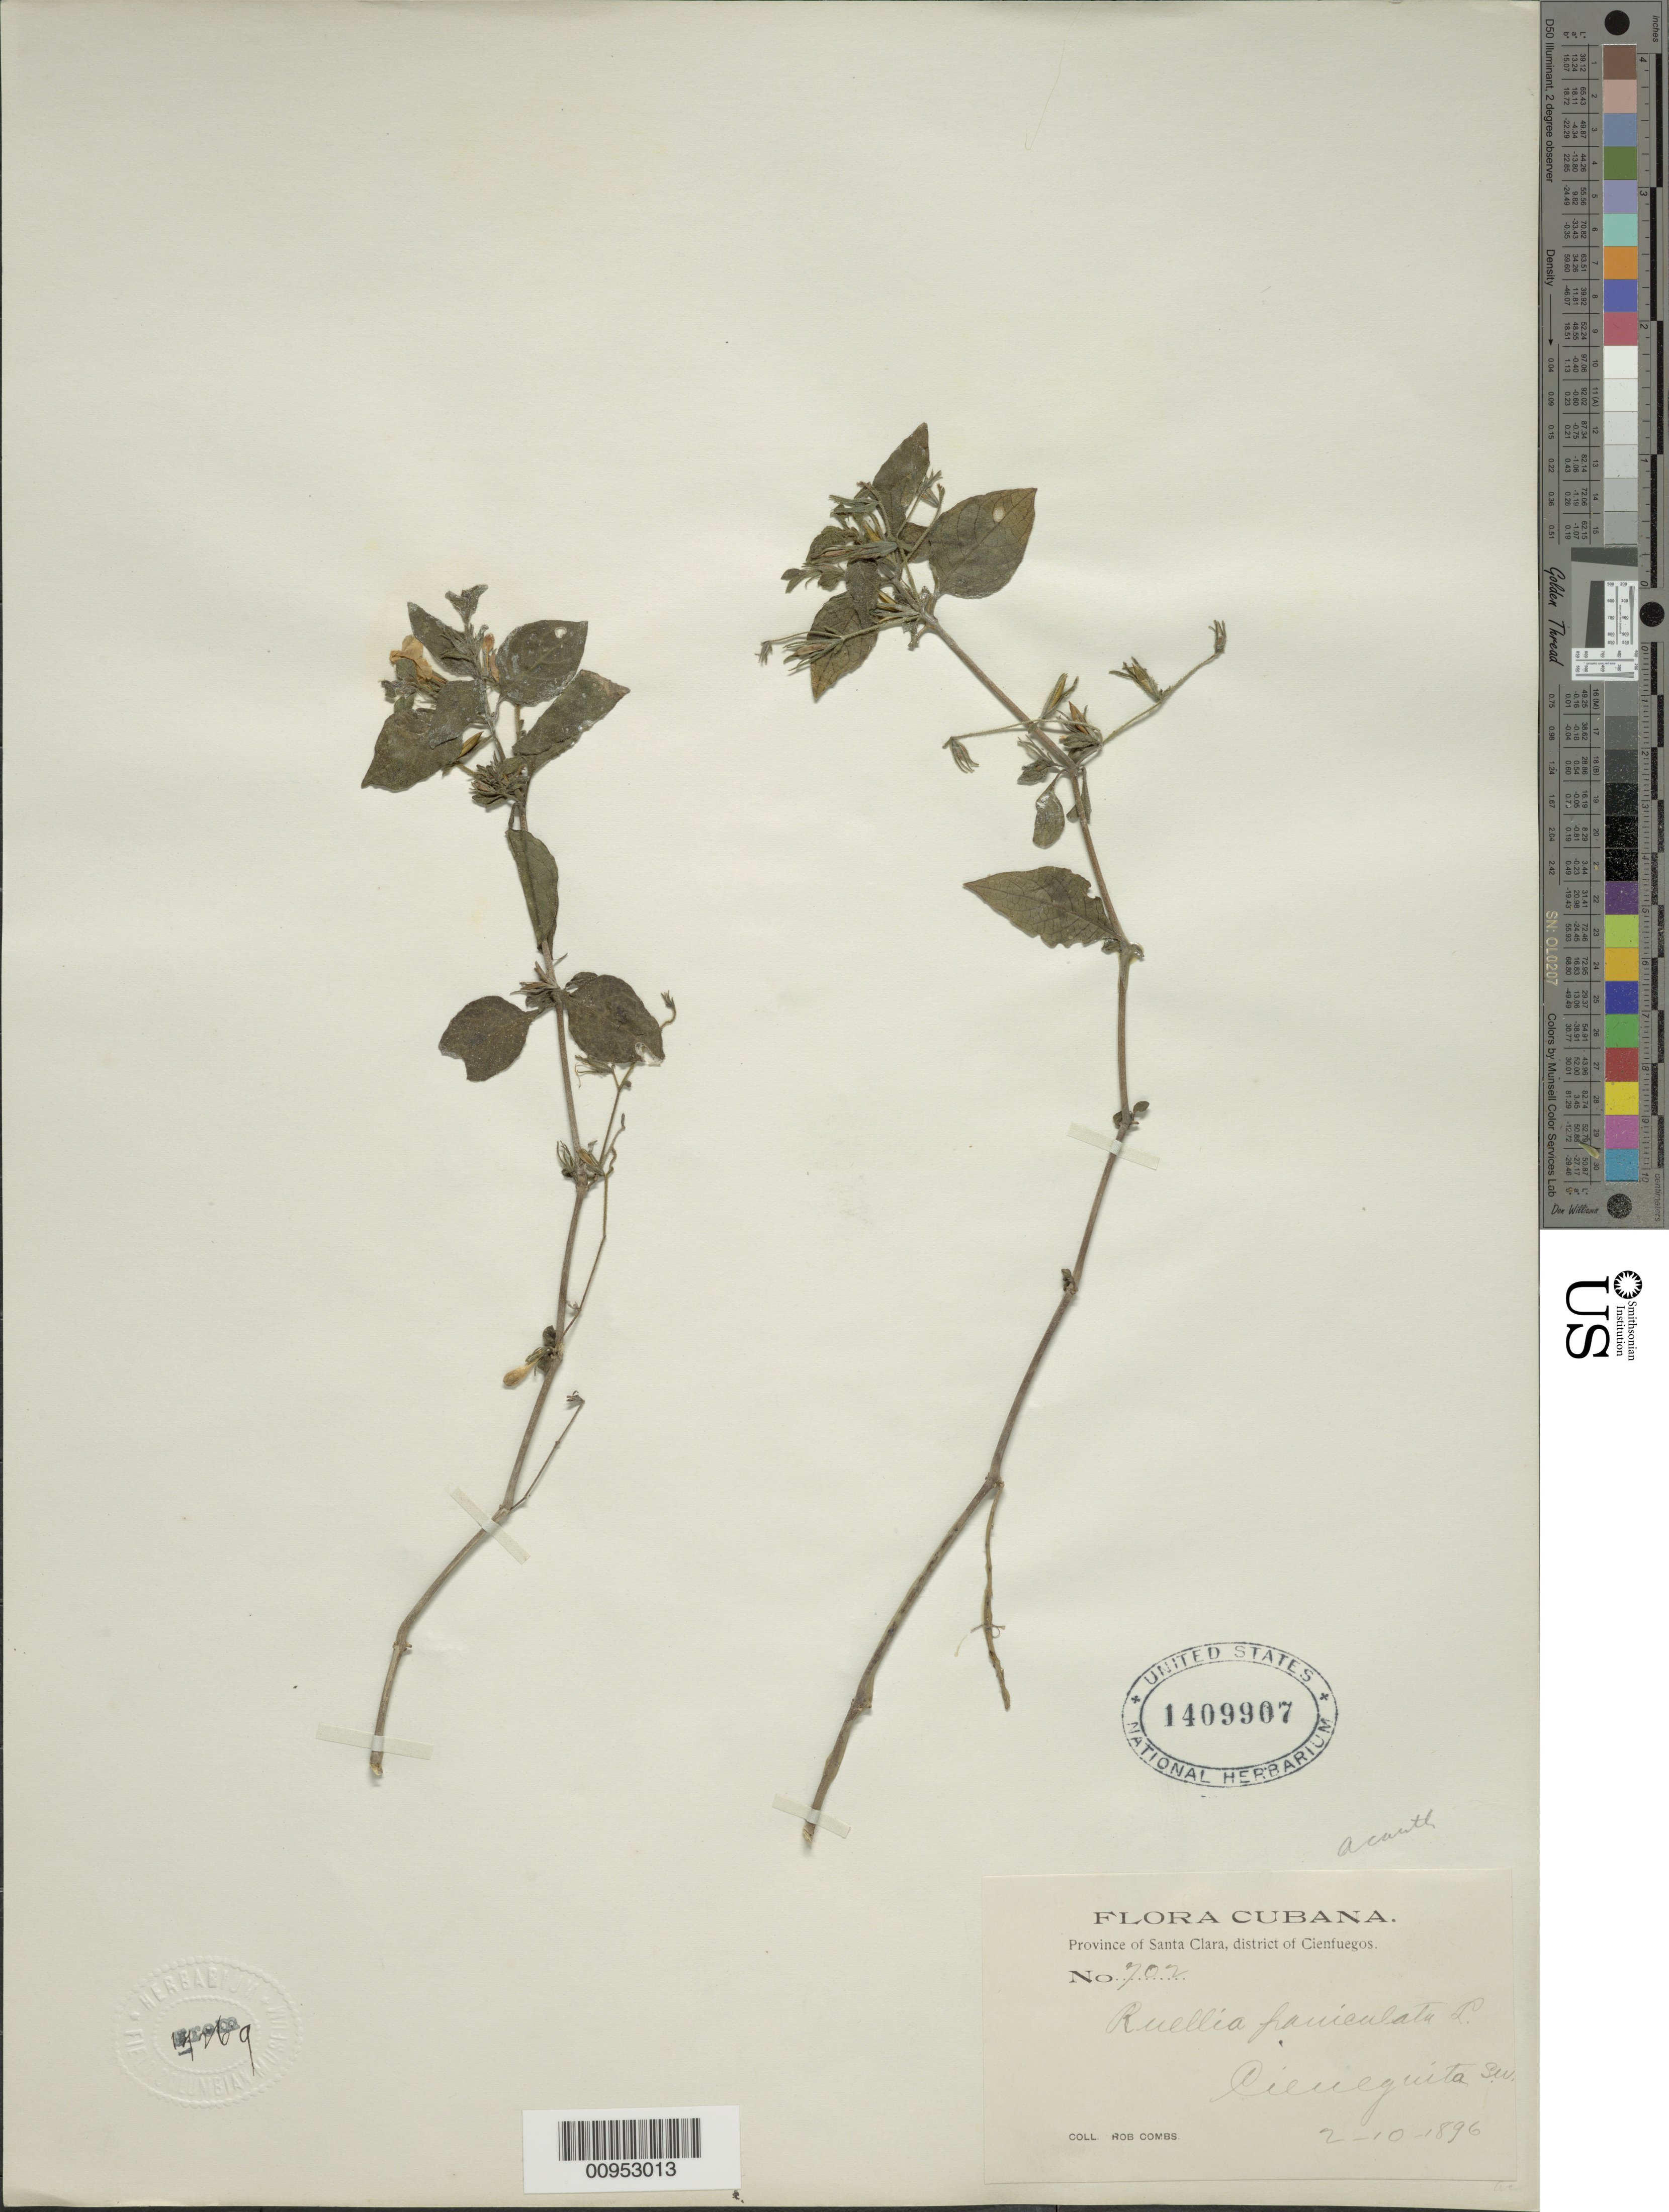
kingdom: Plantae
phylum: Tracheophyta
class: Magnoliopsida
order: Lamiales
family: Acanthaceae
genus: Ruellia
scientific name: Ruellia paniculata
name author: L.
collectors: R. Combs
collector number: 702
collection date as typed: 02 Oct 1896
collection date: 1896-10-02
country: Cuba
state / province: Santa Clara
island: Cuba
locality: Cienfuegos, Cieneguita SW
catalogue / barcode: US 1409907